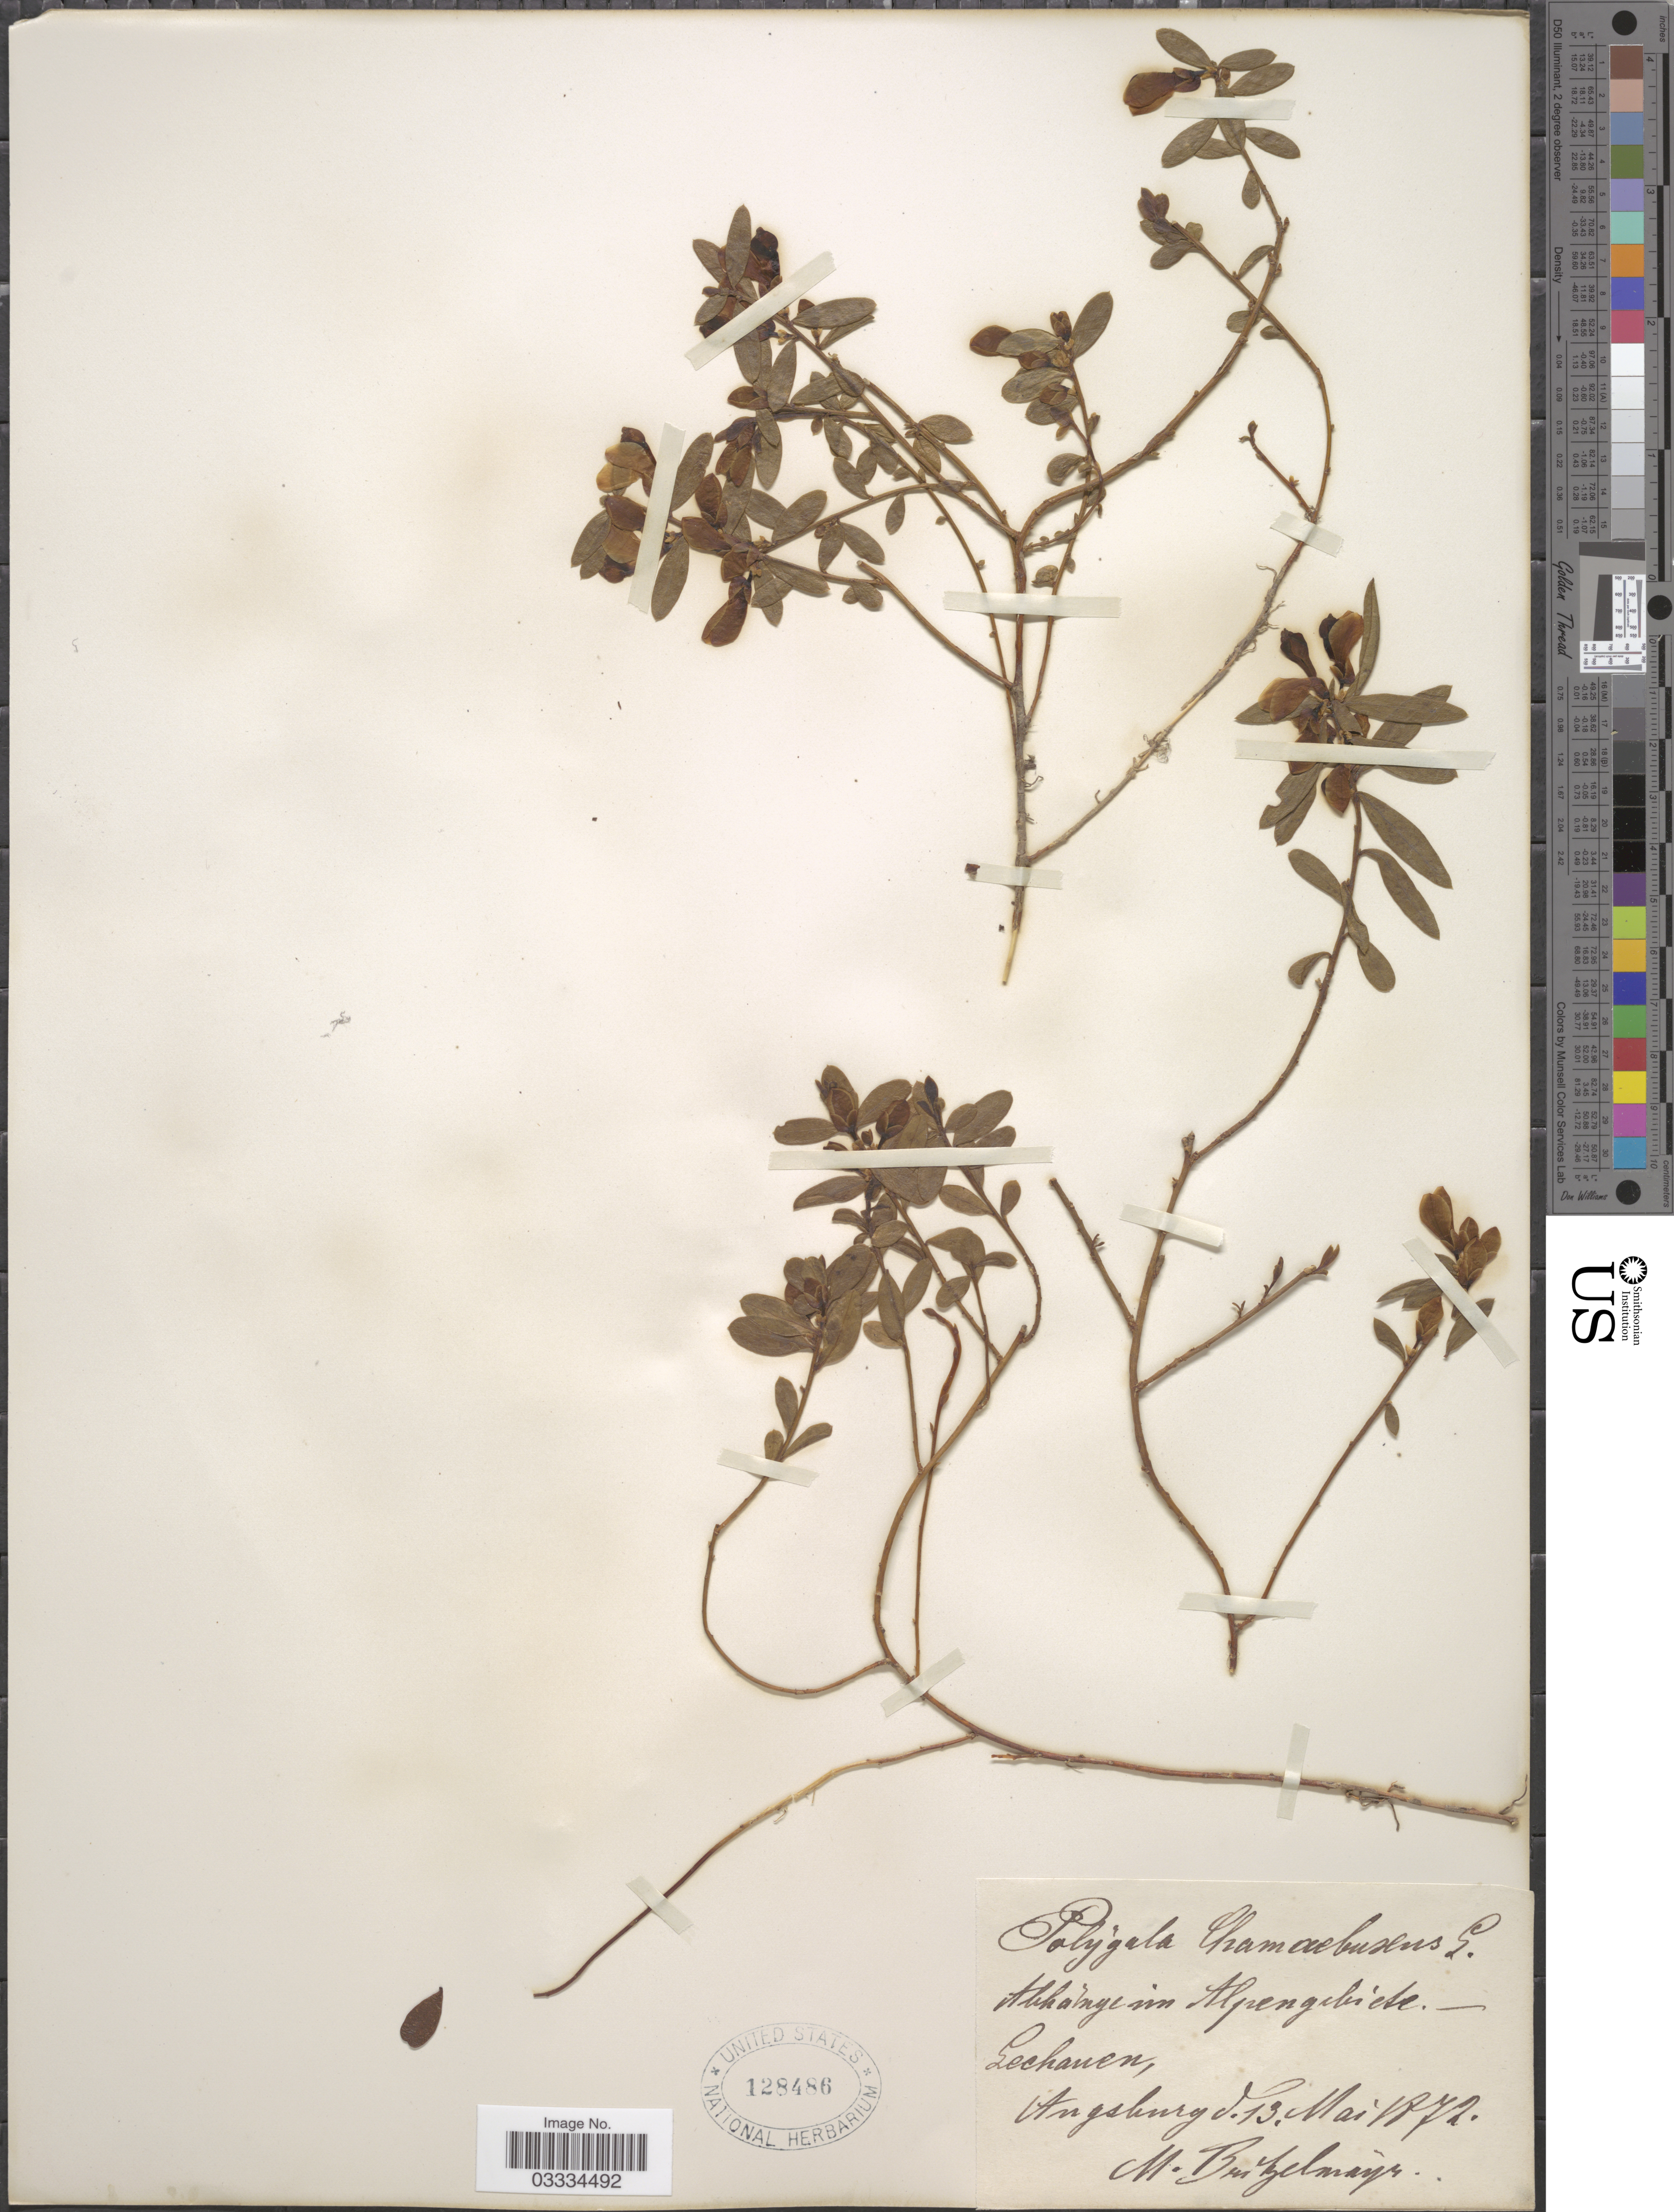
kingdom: Plantae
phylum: Tracheophyta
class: Magnoliopsida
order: Fabales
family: Polygalaceae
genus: Polygaloides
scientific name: Polygaloides chamaebuxus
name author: (L.) O. Schwarz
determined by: Strong, Mark T., (BOT), Smithsonian Institution - National Museum of Natural History (UNITED STATES)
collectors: M. Britzelmayr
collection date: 1872-05-13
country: Germany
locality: Abhangeim Alpengebiete. - Lechauen, Augsburg.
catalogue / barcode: US 128486